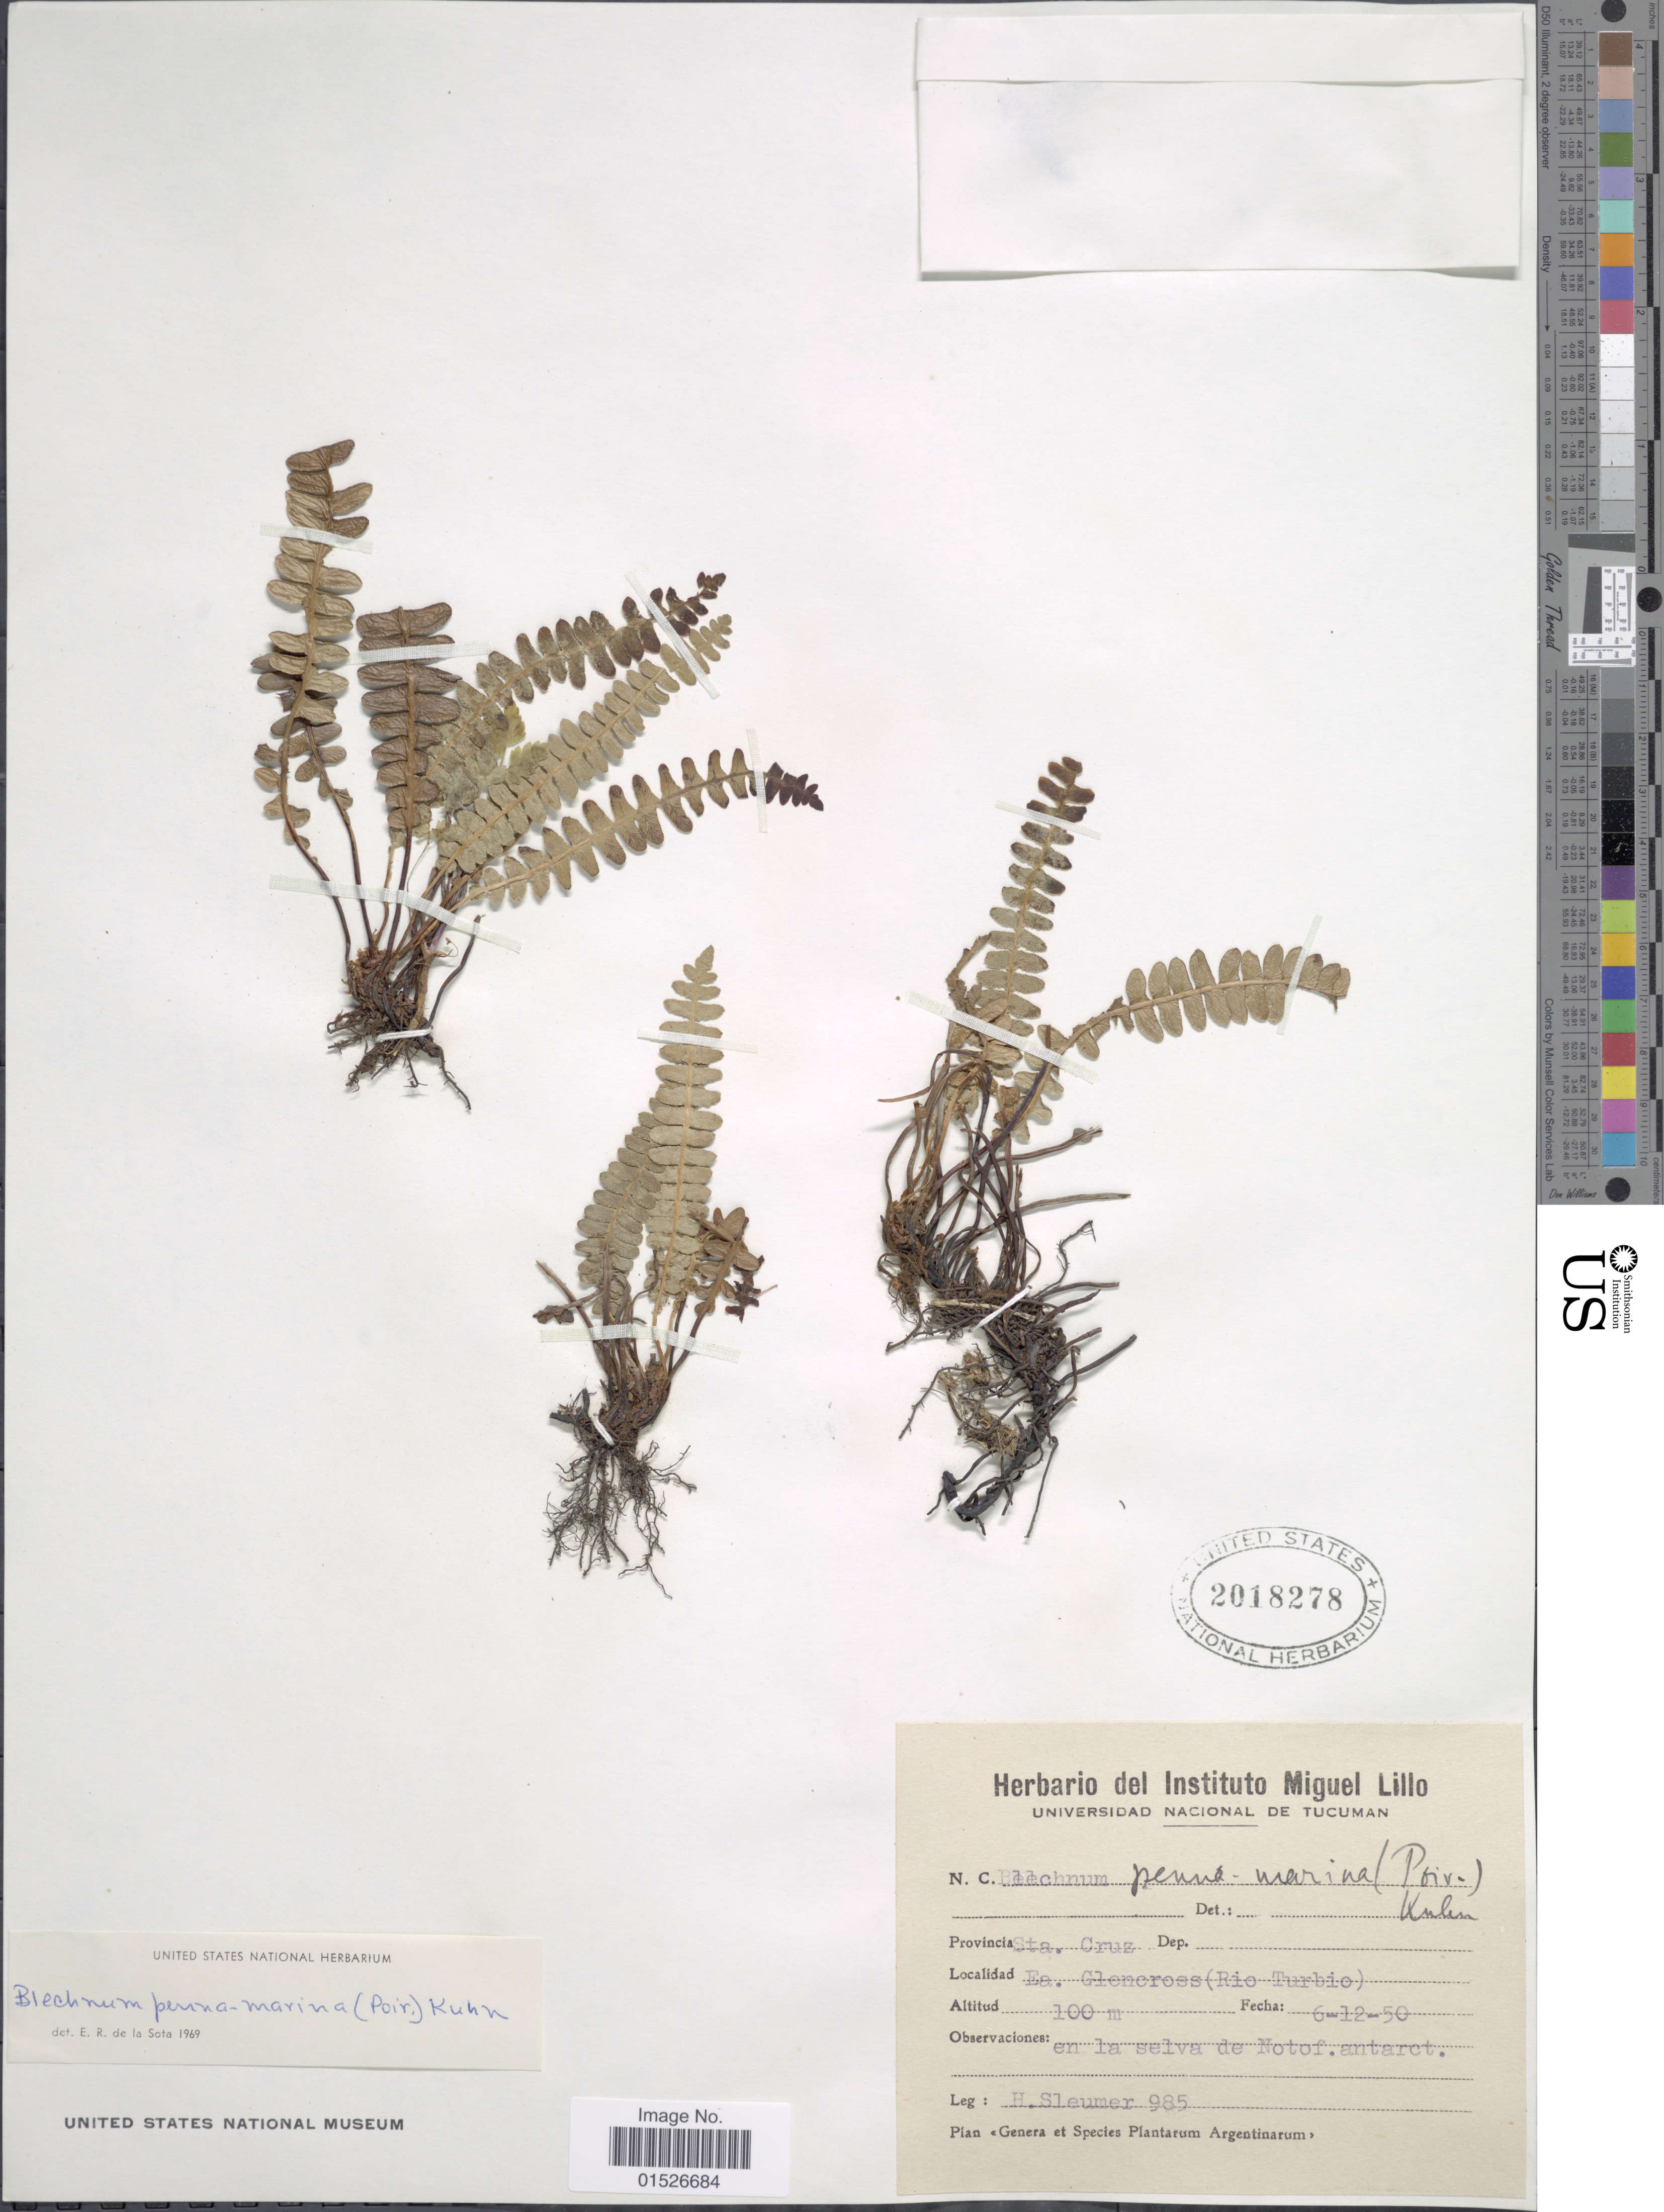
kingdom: Plantae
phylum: Tracheophyta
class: Polypodiopsida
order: Polypodiales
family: Blechnaceae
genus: Blechnum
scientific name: Blechnum penna-marina subsp. alpina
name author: T.C. Chambers & P. A. Farrant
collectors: H. O. Sleumer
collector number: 985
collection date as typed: Transcribed d/m/y: 6/12/50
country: Argentina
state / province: Santa Cruz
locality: Provincia Sta. Cruz. Ea. Gleneross (Rio Turbio)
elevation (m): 100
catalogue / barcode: US 2018278